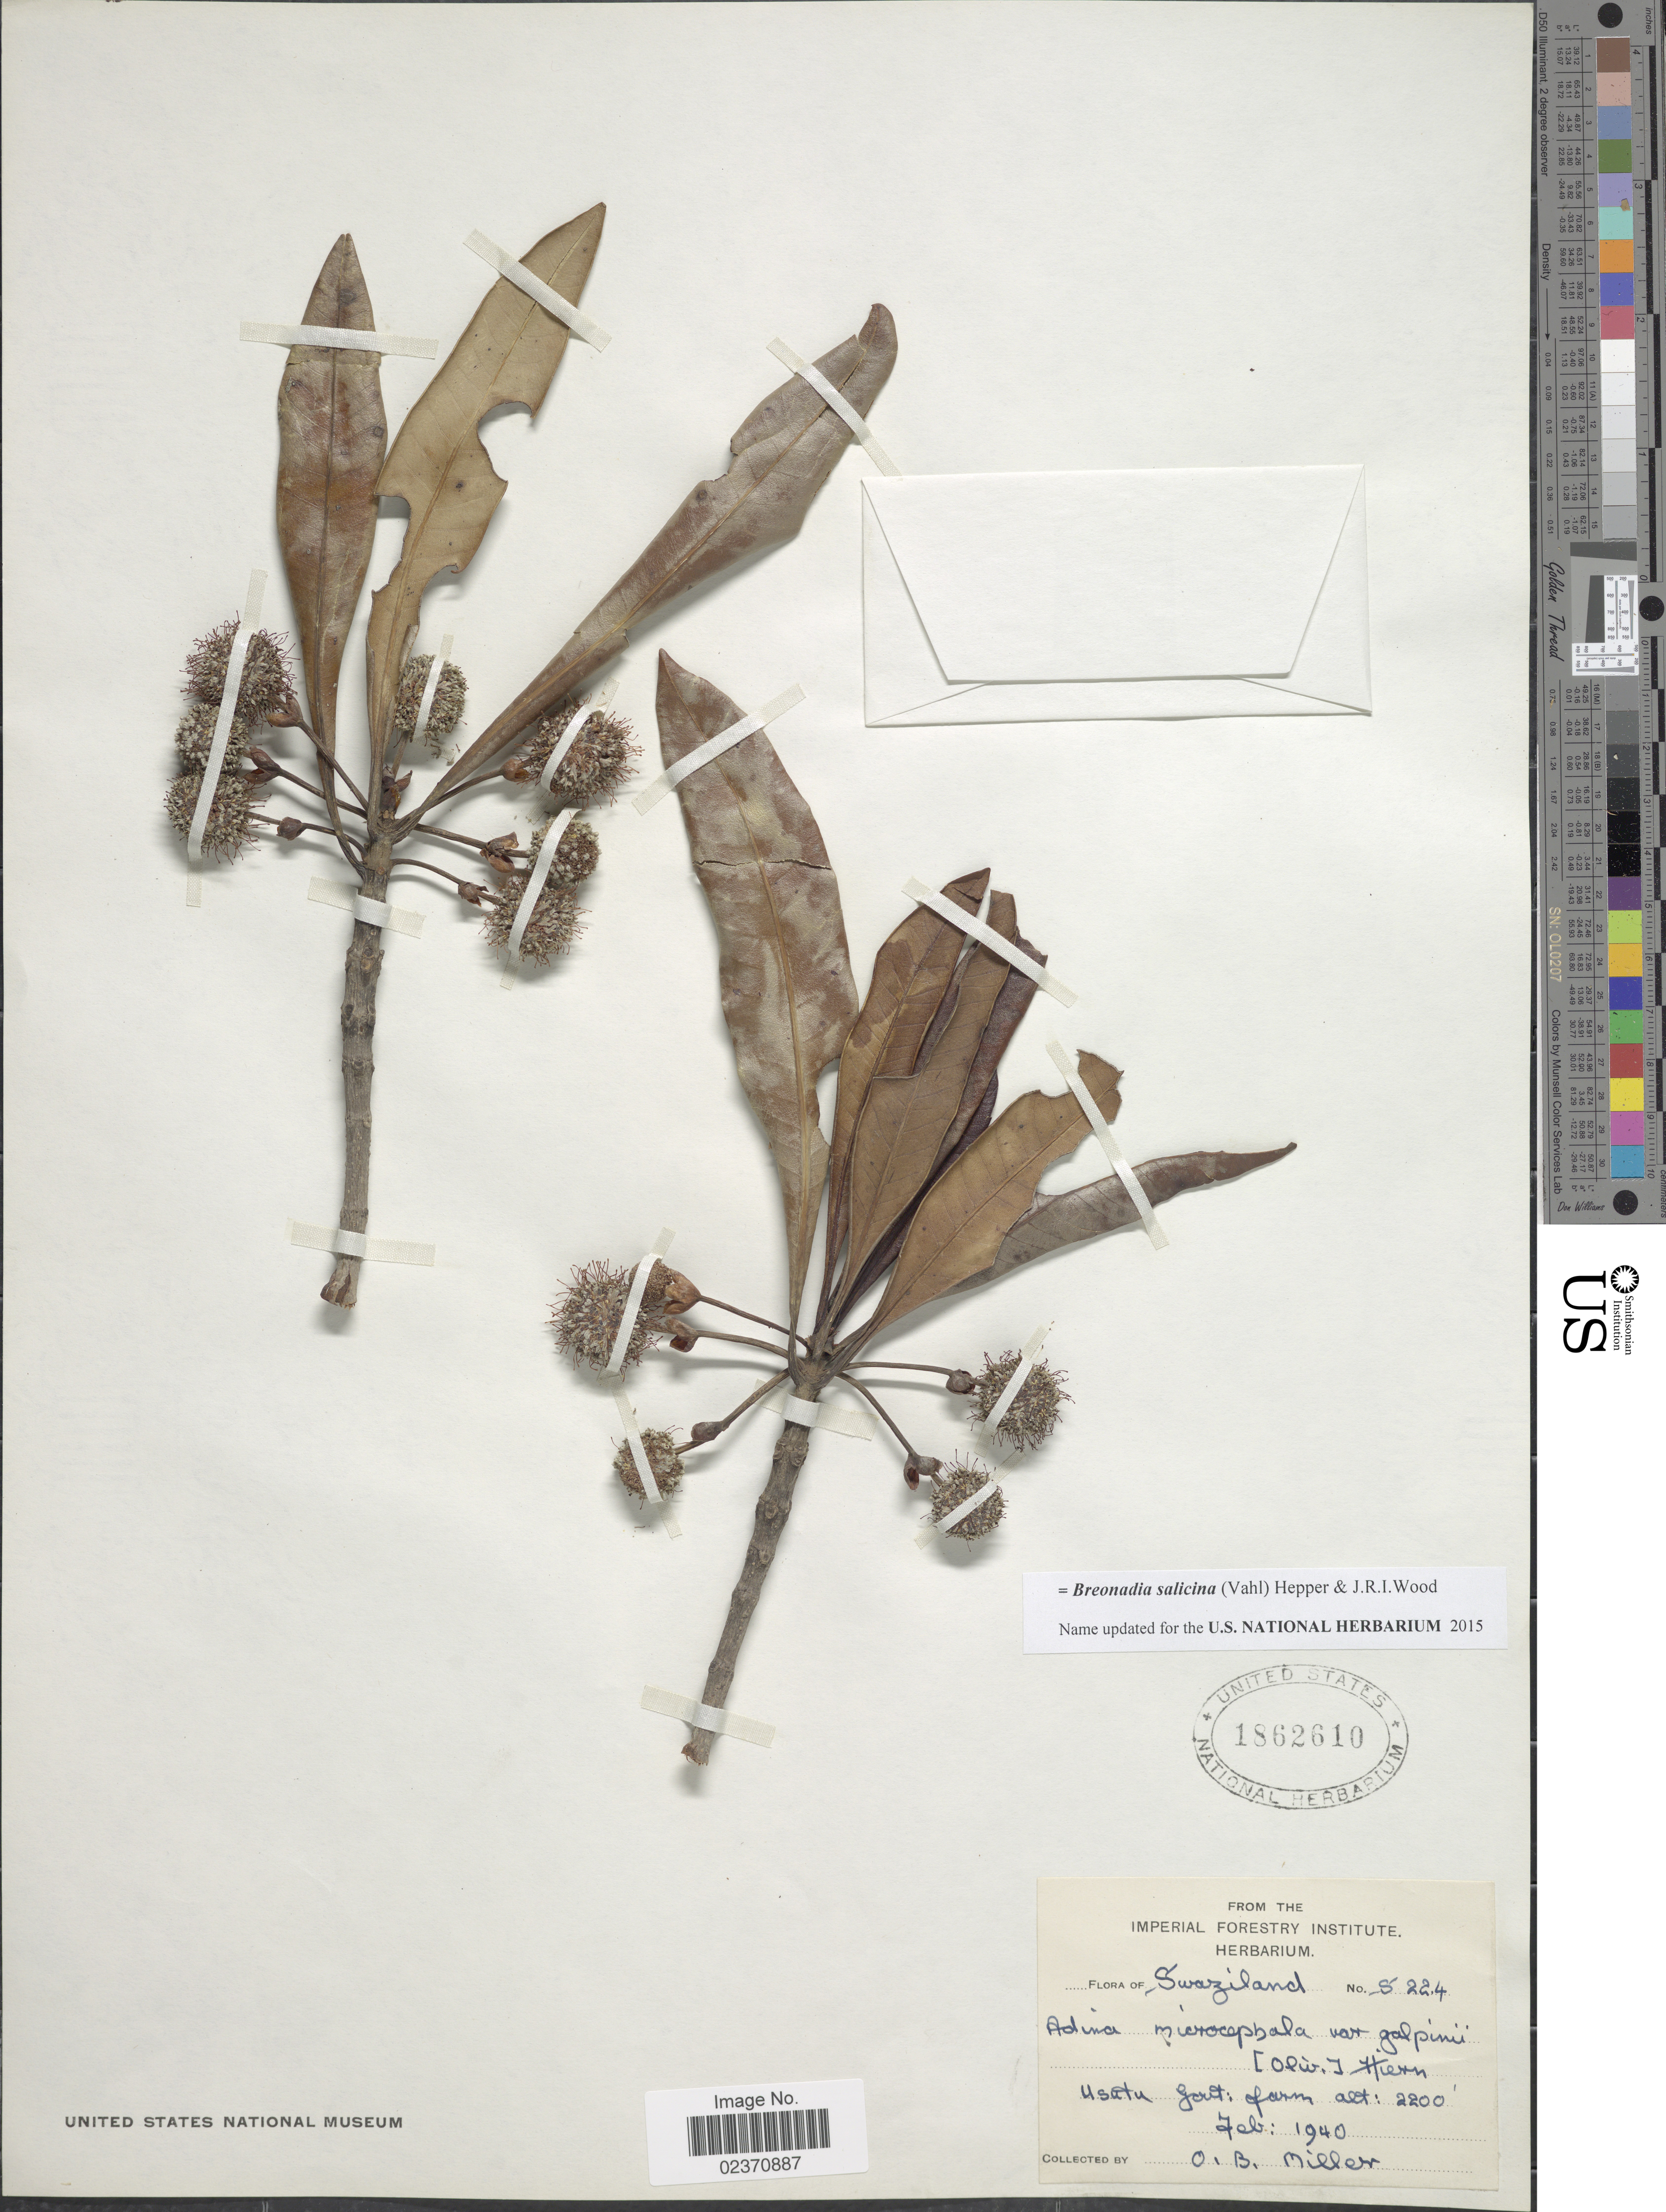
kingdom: Plantae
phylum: Tracheophyta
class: Magnoliopsida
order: Gentianales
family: Rubiaceae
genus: Breonadia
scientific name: Breonadia salicinia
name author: (Vahl) Hepper & J.R.I. Wood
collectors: O. B. Miller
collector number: S 224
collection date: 1940-02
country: Eswatini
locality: Usutu Gout: farm.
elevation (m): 671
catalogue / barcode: US 1862610